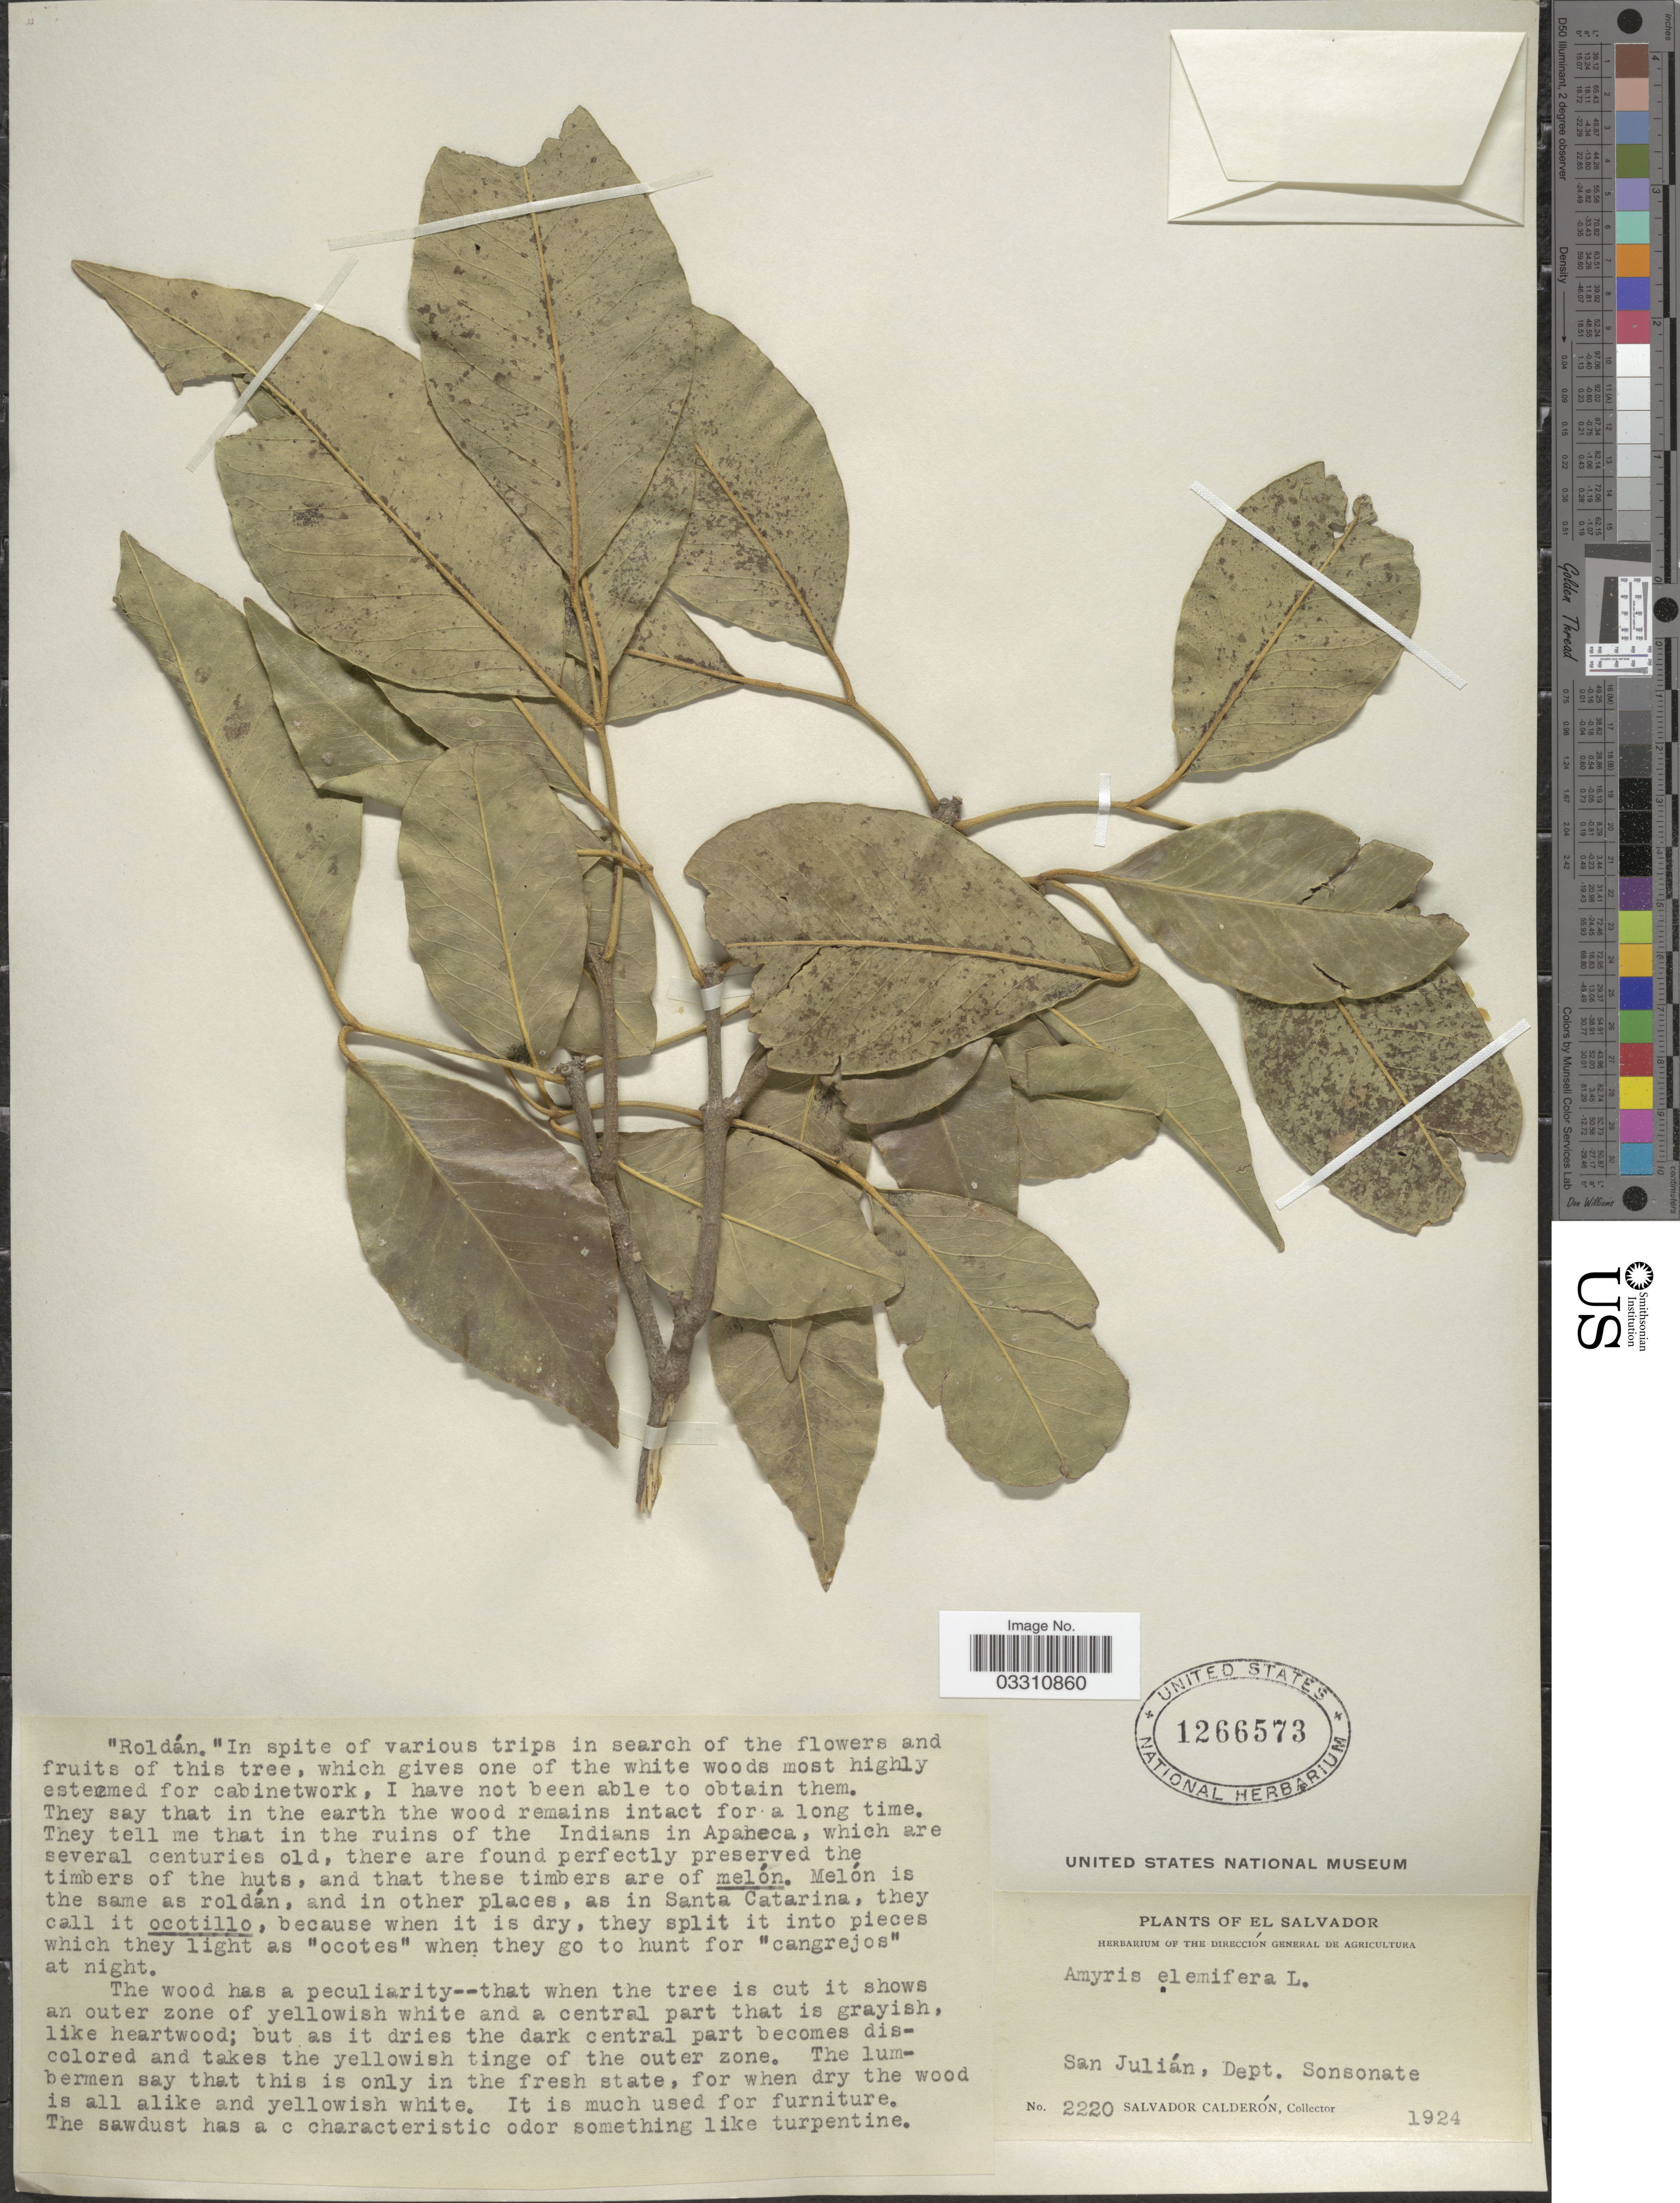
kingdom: Plantae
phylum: Tracheophyta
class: Magnoliopsida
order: Sapindales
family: Rutaceae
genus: Amyris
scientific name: Amyris balsamifera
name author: L.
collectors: S. Calderón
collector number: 2220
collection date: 1924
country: El Salvador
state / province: Sonsonate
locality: San Julián, Dept. Sonsonate.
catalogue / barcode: US 1266573